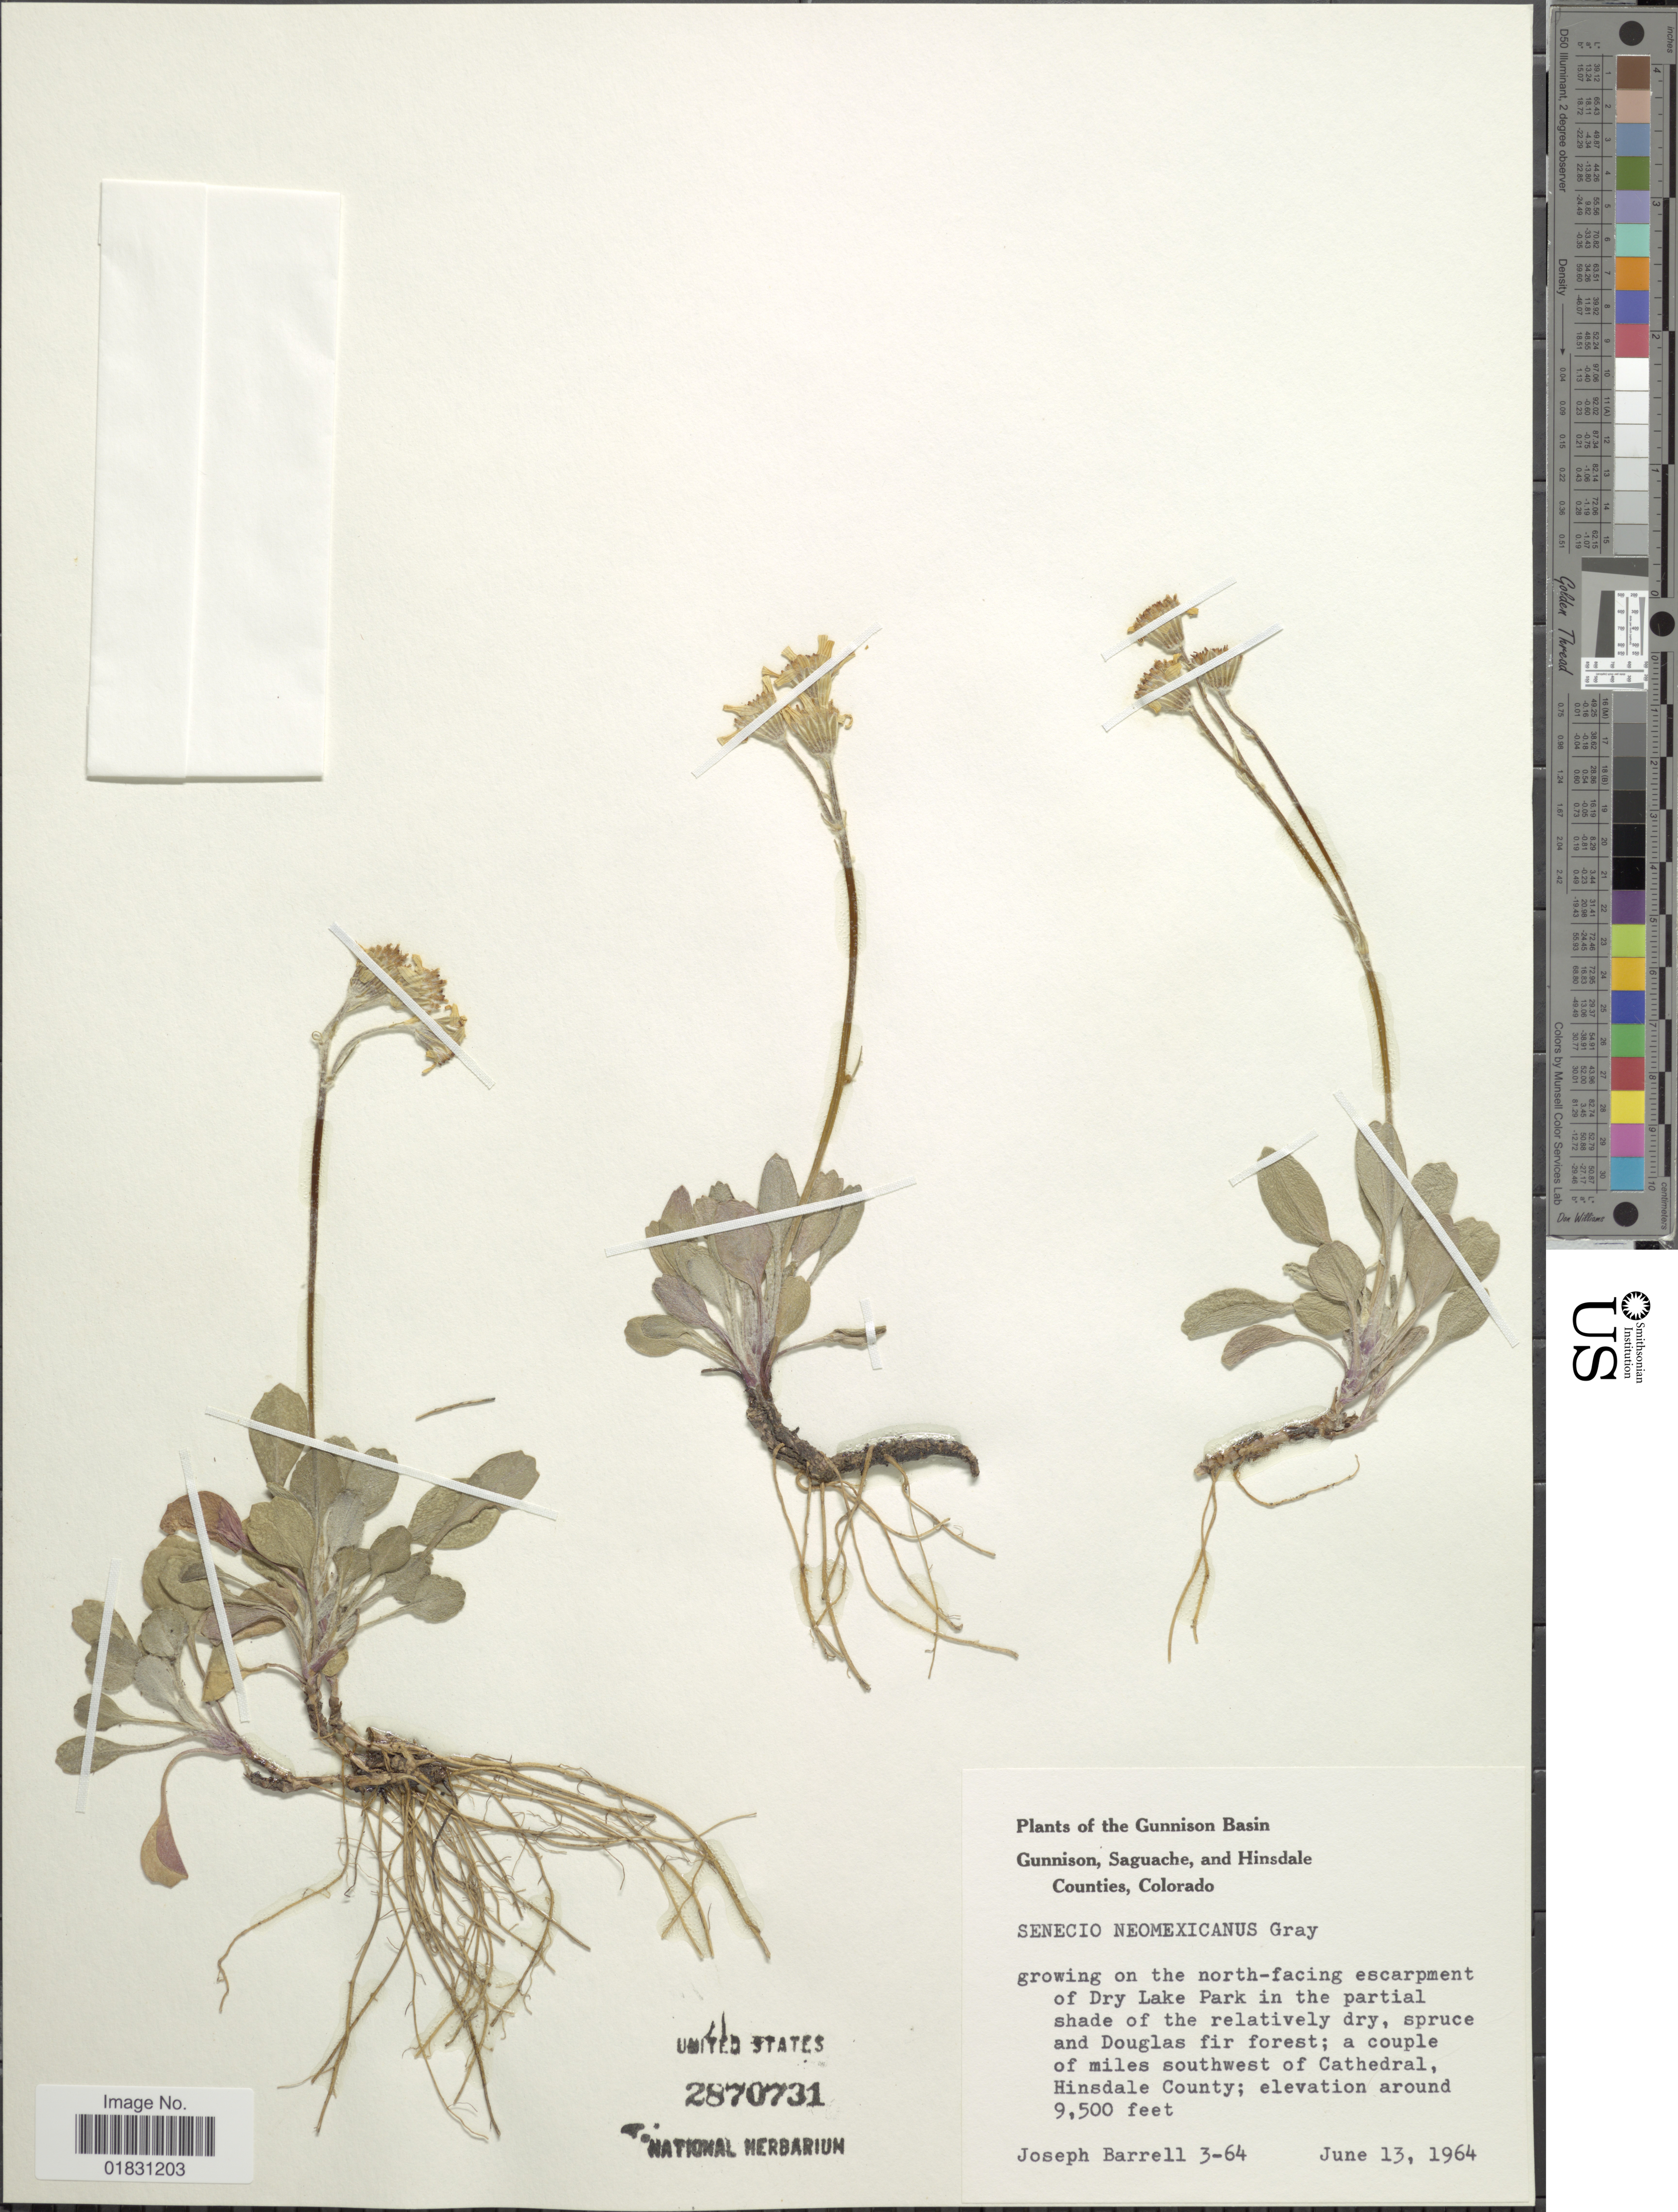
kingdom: Plantae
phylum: Tracheophyta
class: Magnoliopsida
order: Asterales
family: Asteraceae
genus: Packera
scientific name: Packera neomexicana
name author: (A. Gray) W.A. Weber & Á. Löve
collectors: J. Barrell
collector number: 3-64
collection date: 1964-06-13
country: United States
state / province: Colorado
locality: The Gunnison Basin Gunnison, Saguache, and Hinsdale Counties, growing on the north-facing escarpment of Dry Lake Park in the partial shade of the relatively ry, spruce and Douglas fir forest; a couple of miles southwest of Cathedral, Hinsdale County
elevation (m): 2896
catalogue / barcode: US 2870731